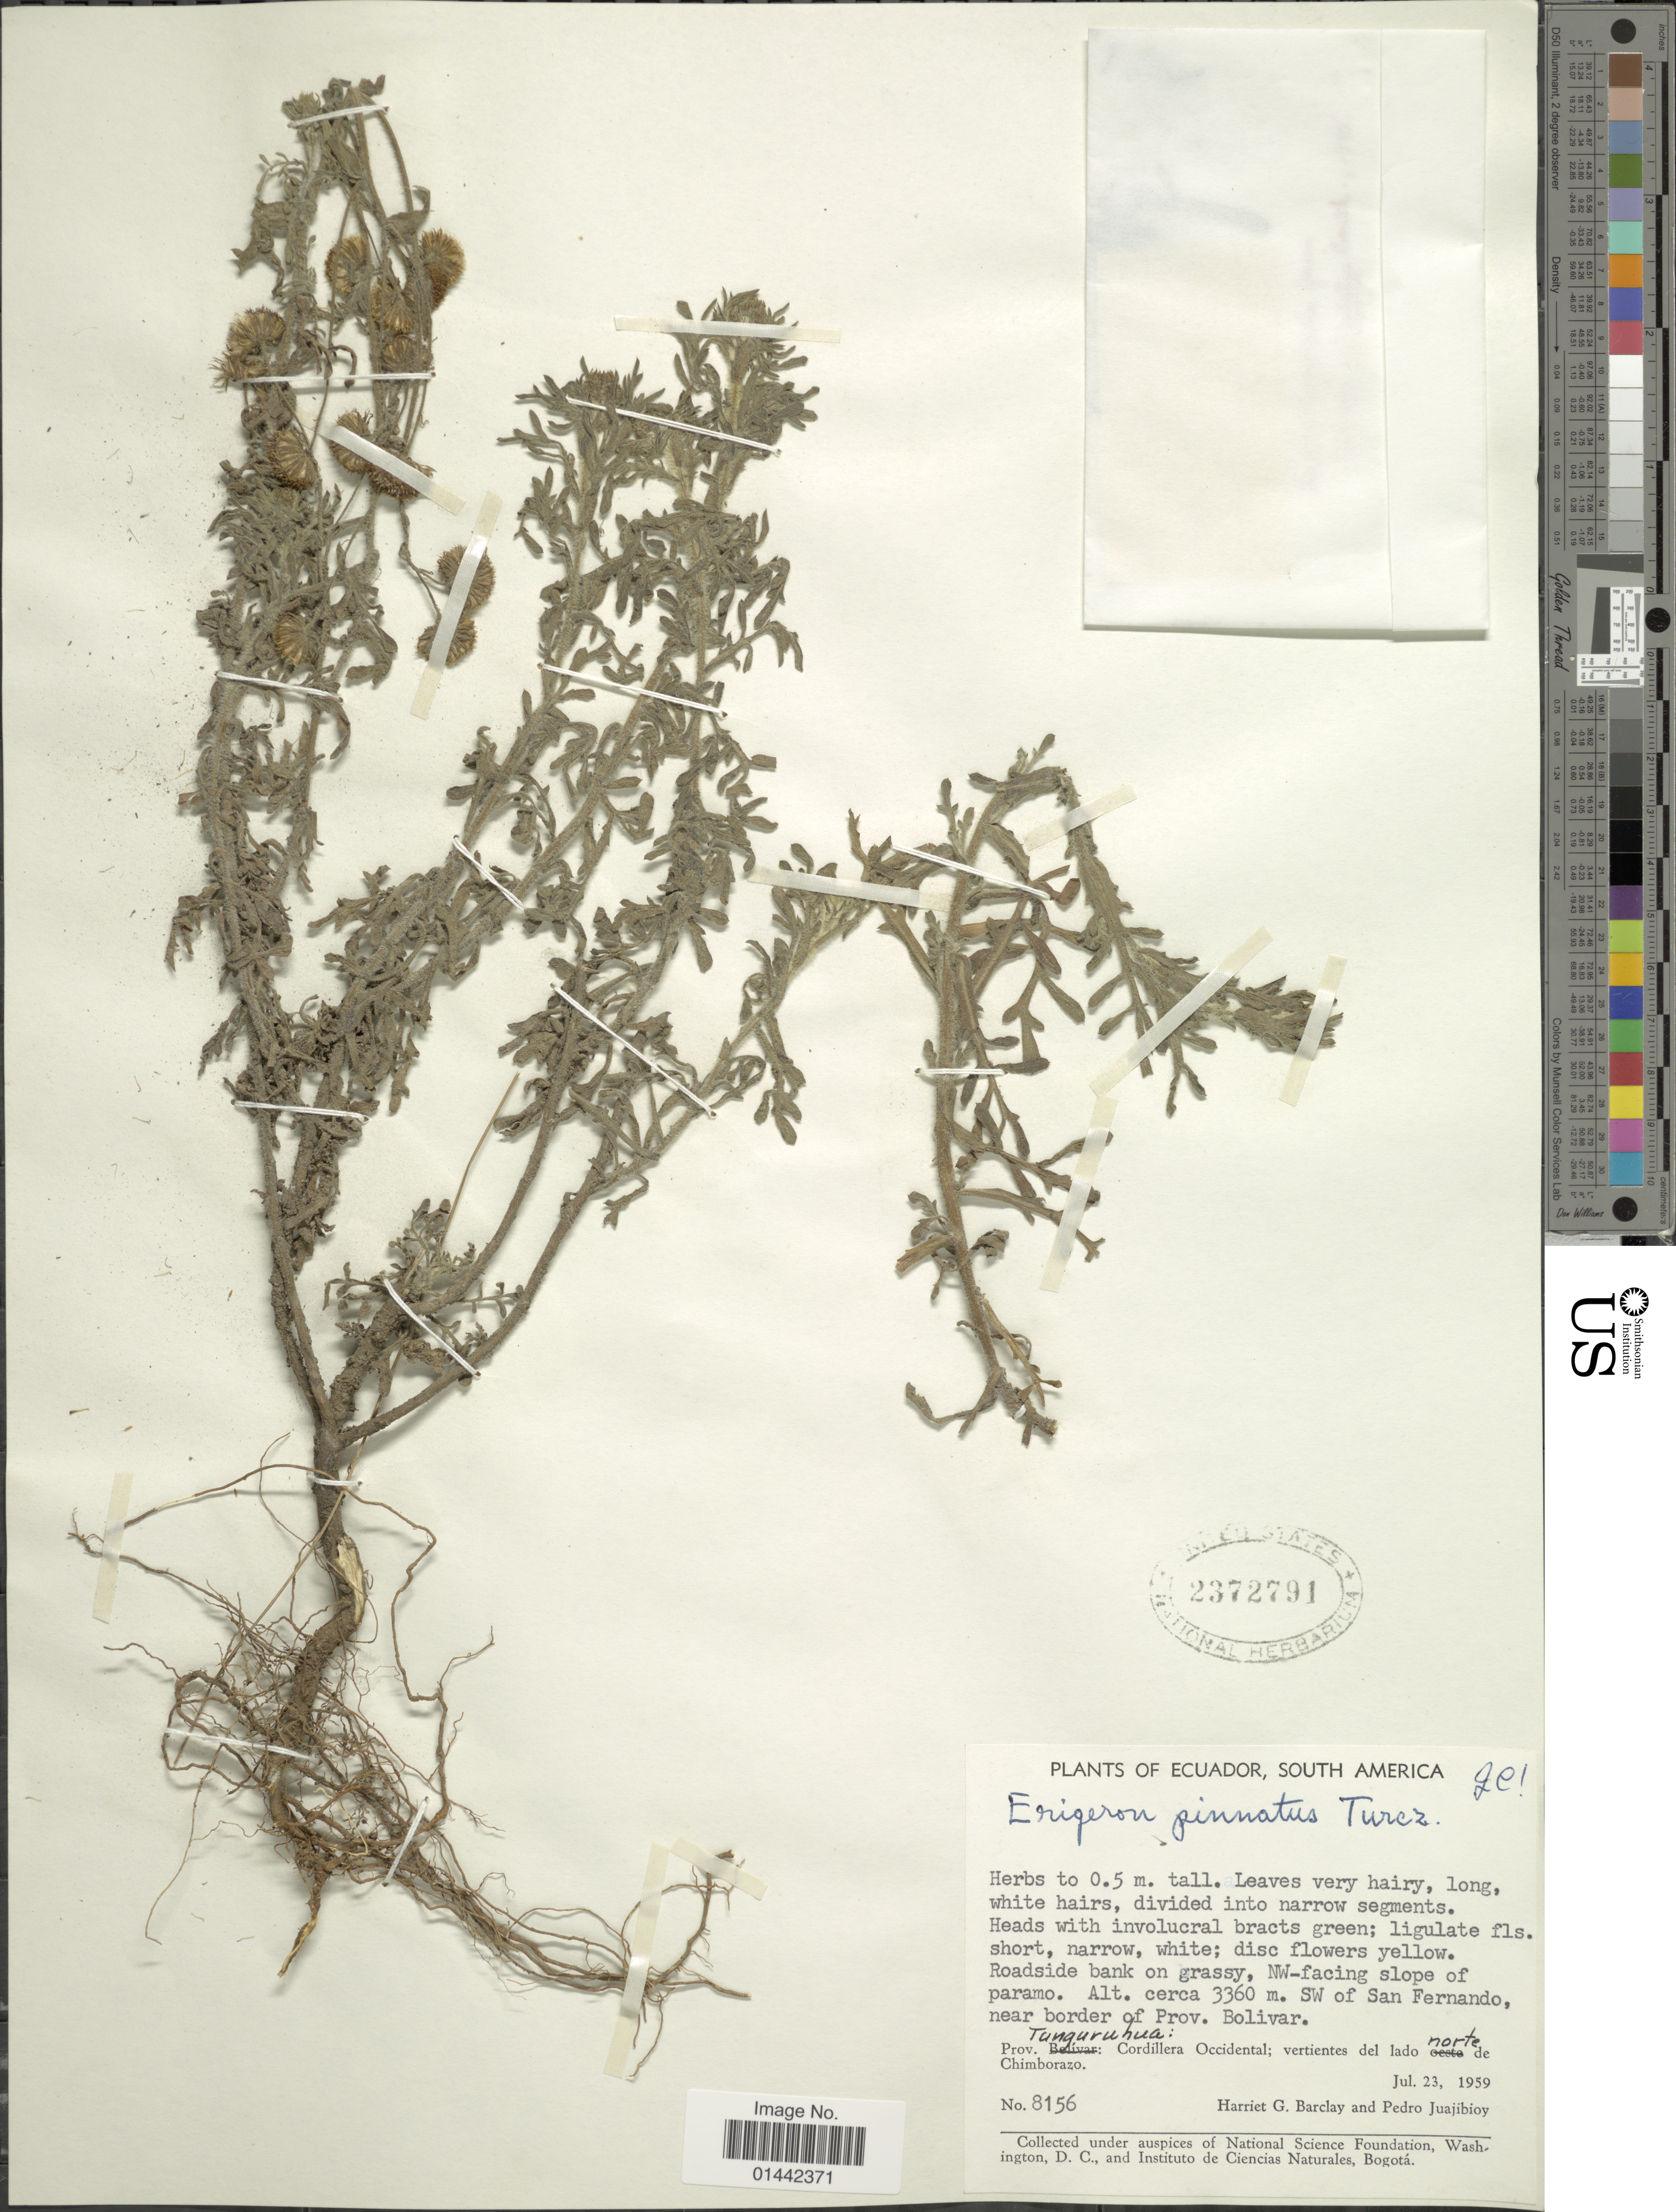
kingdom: Plantae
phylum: Tracheophyta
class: Magnoliopsida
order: Asterales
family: Asteraceae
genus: Erigeron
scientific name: Erigeron pinnatum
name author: Turcz.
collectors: H. G. Barclay & P. Juajibioy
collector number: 8156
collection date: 1959-07-23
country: Ecuador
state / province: Tungurahua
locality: South America. roadside bank on grassy, NW-facing slope of paramo, SW of San Fernando, near border of Prov. Bolivar, Coridillera Occidental; vertientes del lado norte de Chimborazo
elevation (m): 3360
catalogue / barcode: US 2372791